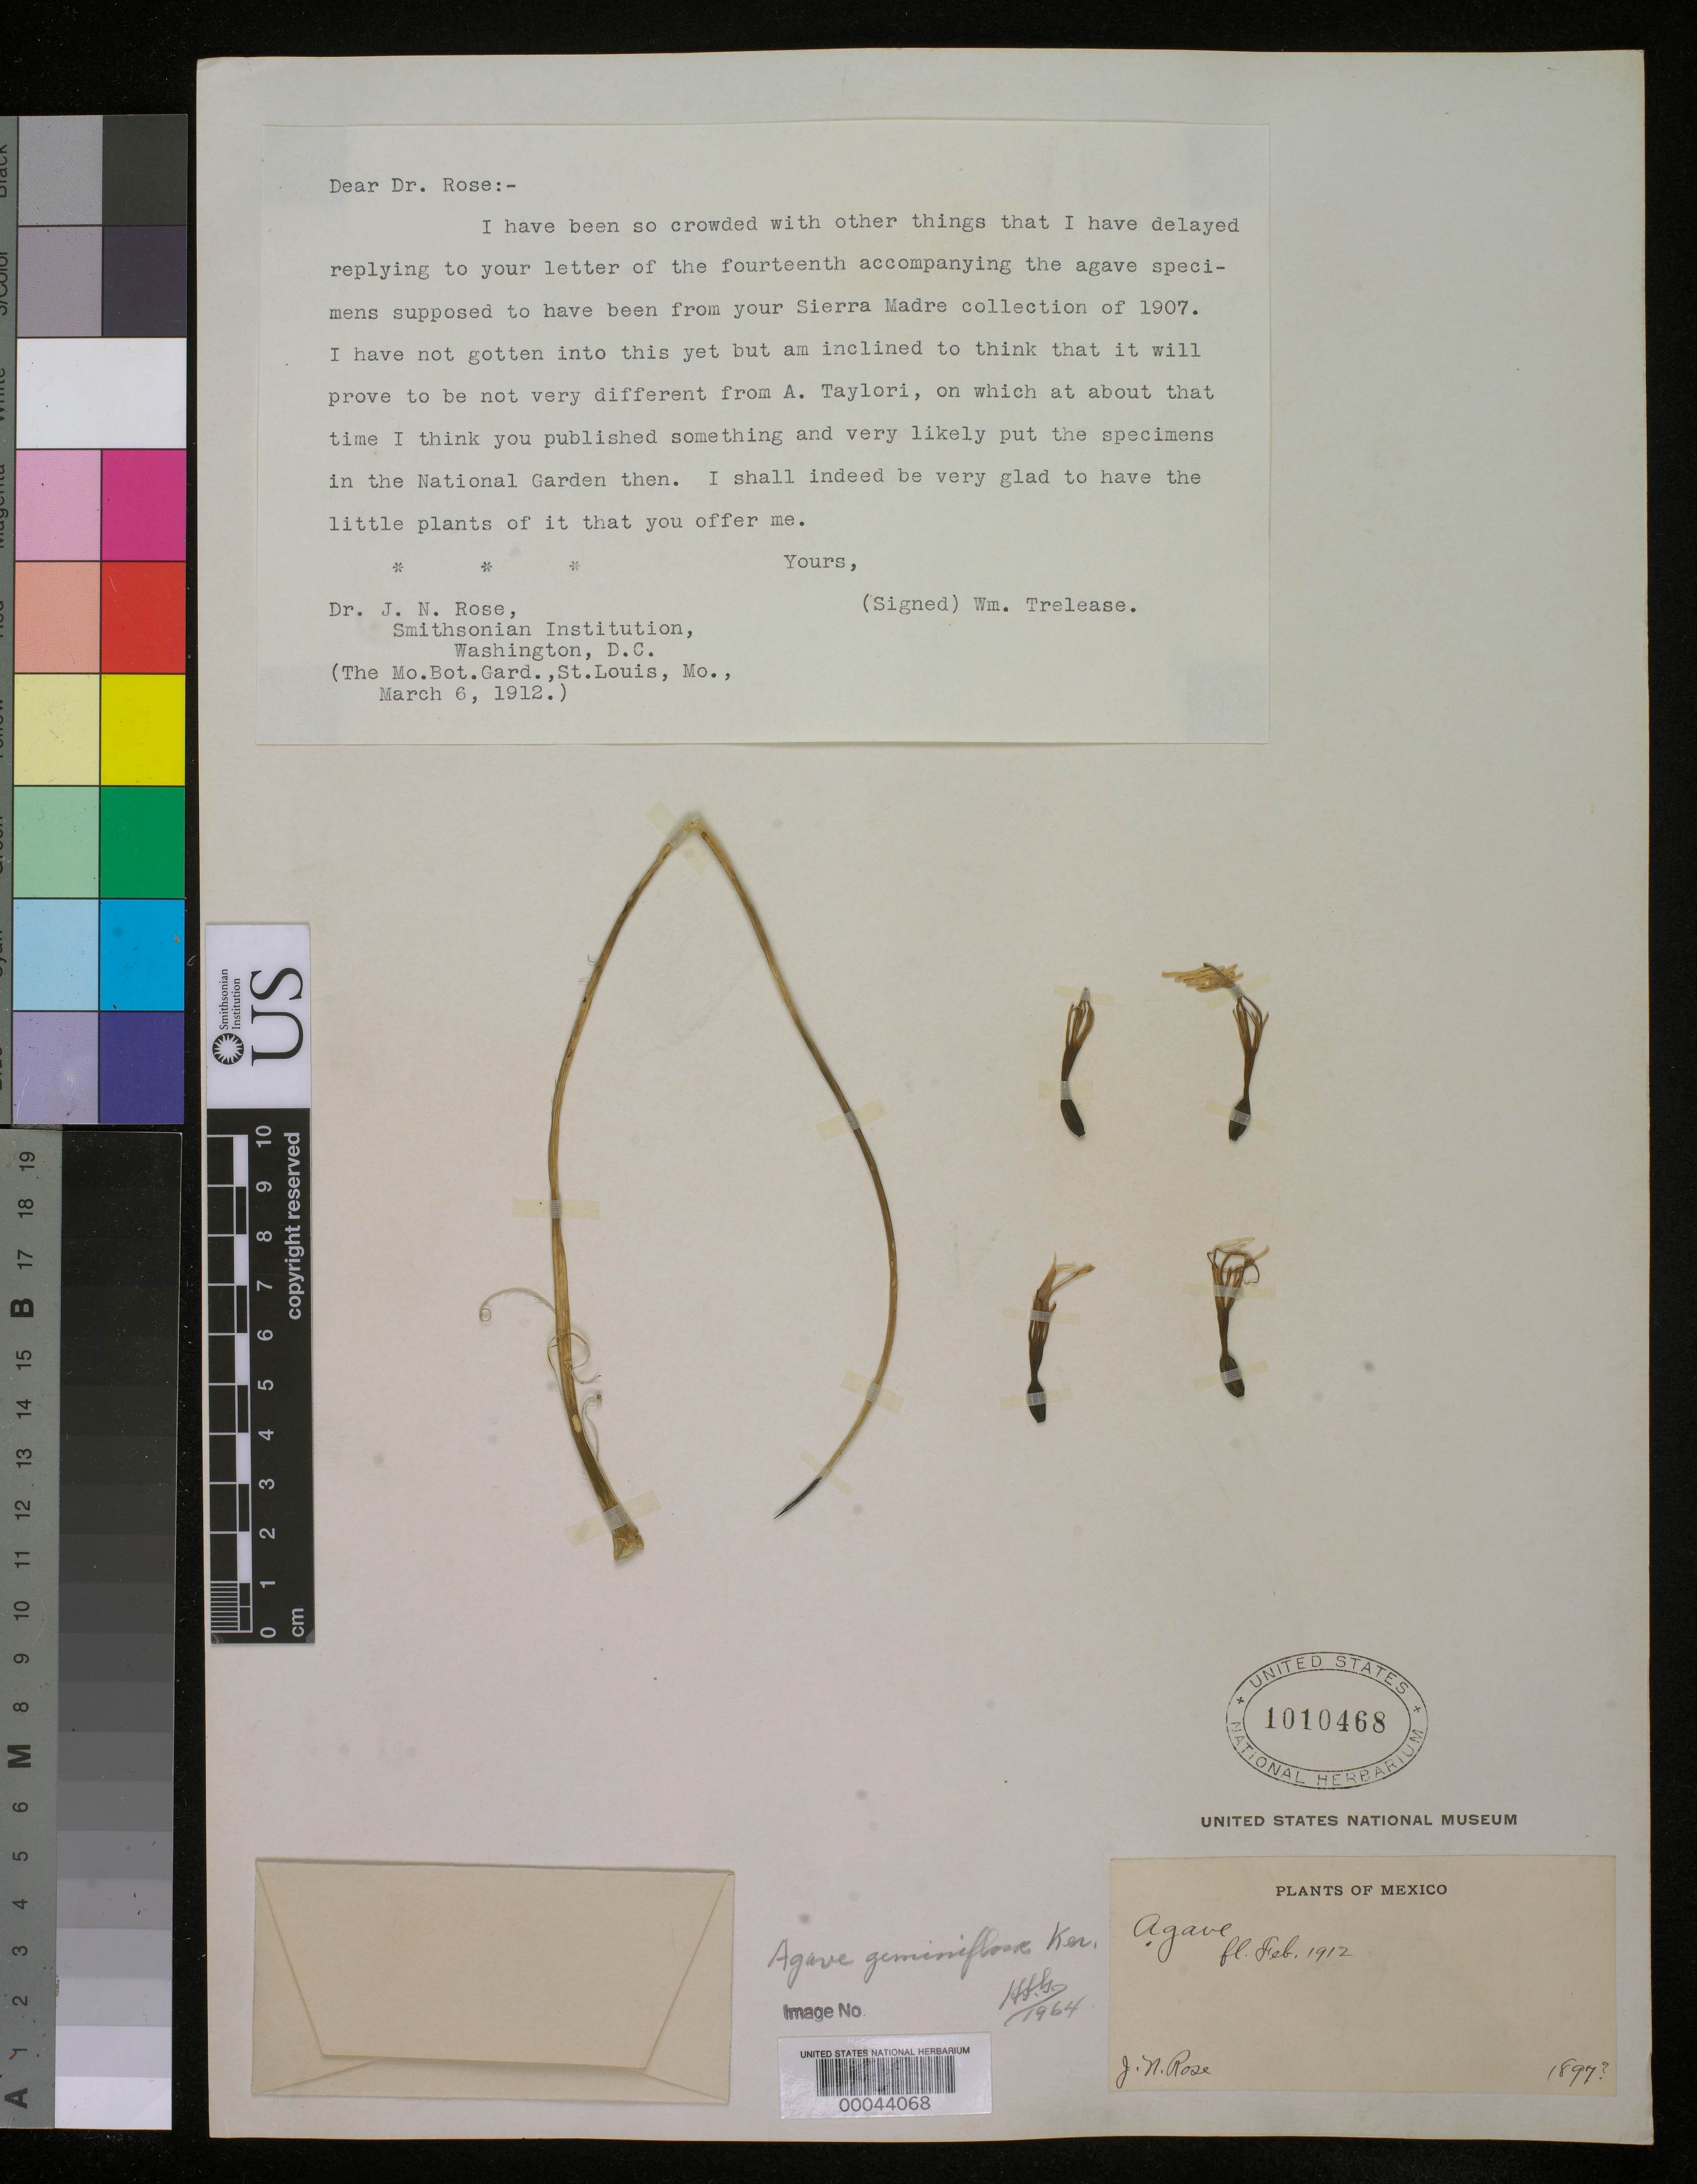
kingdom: Plantae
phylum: Tracheophyta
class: Liliopsida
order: Asparagales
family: Asparagaceae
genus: Agave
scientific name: Agave geminiflora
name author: Ker Gawl.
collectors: J. N. Rose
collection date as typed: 1897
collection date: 1897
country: Mexico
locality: E of Monserrat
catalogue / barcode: US 1010468